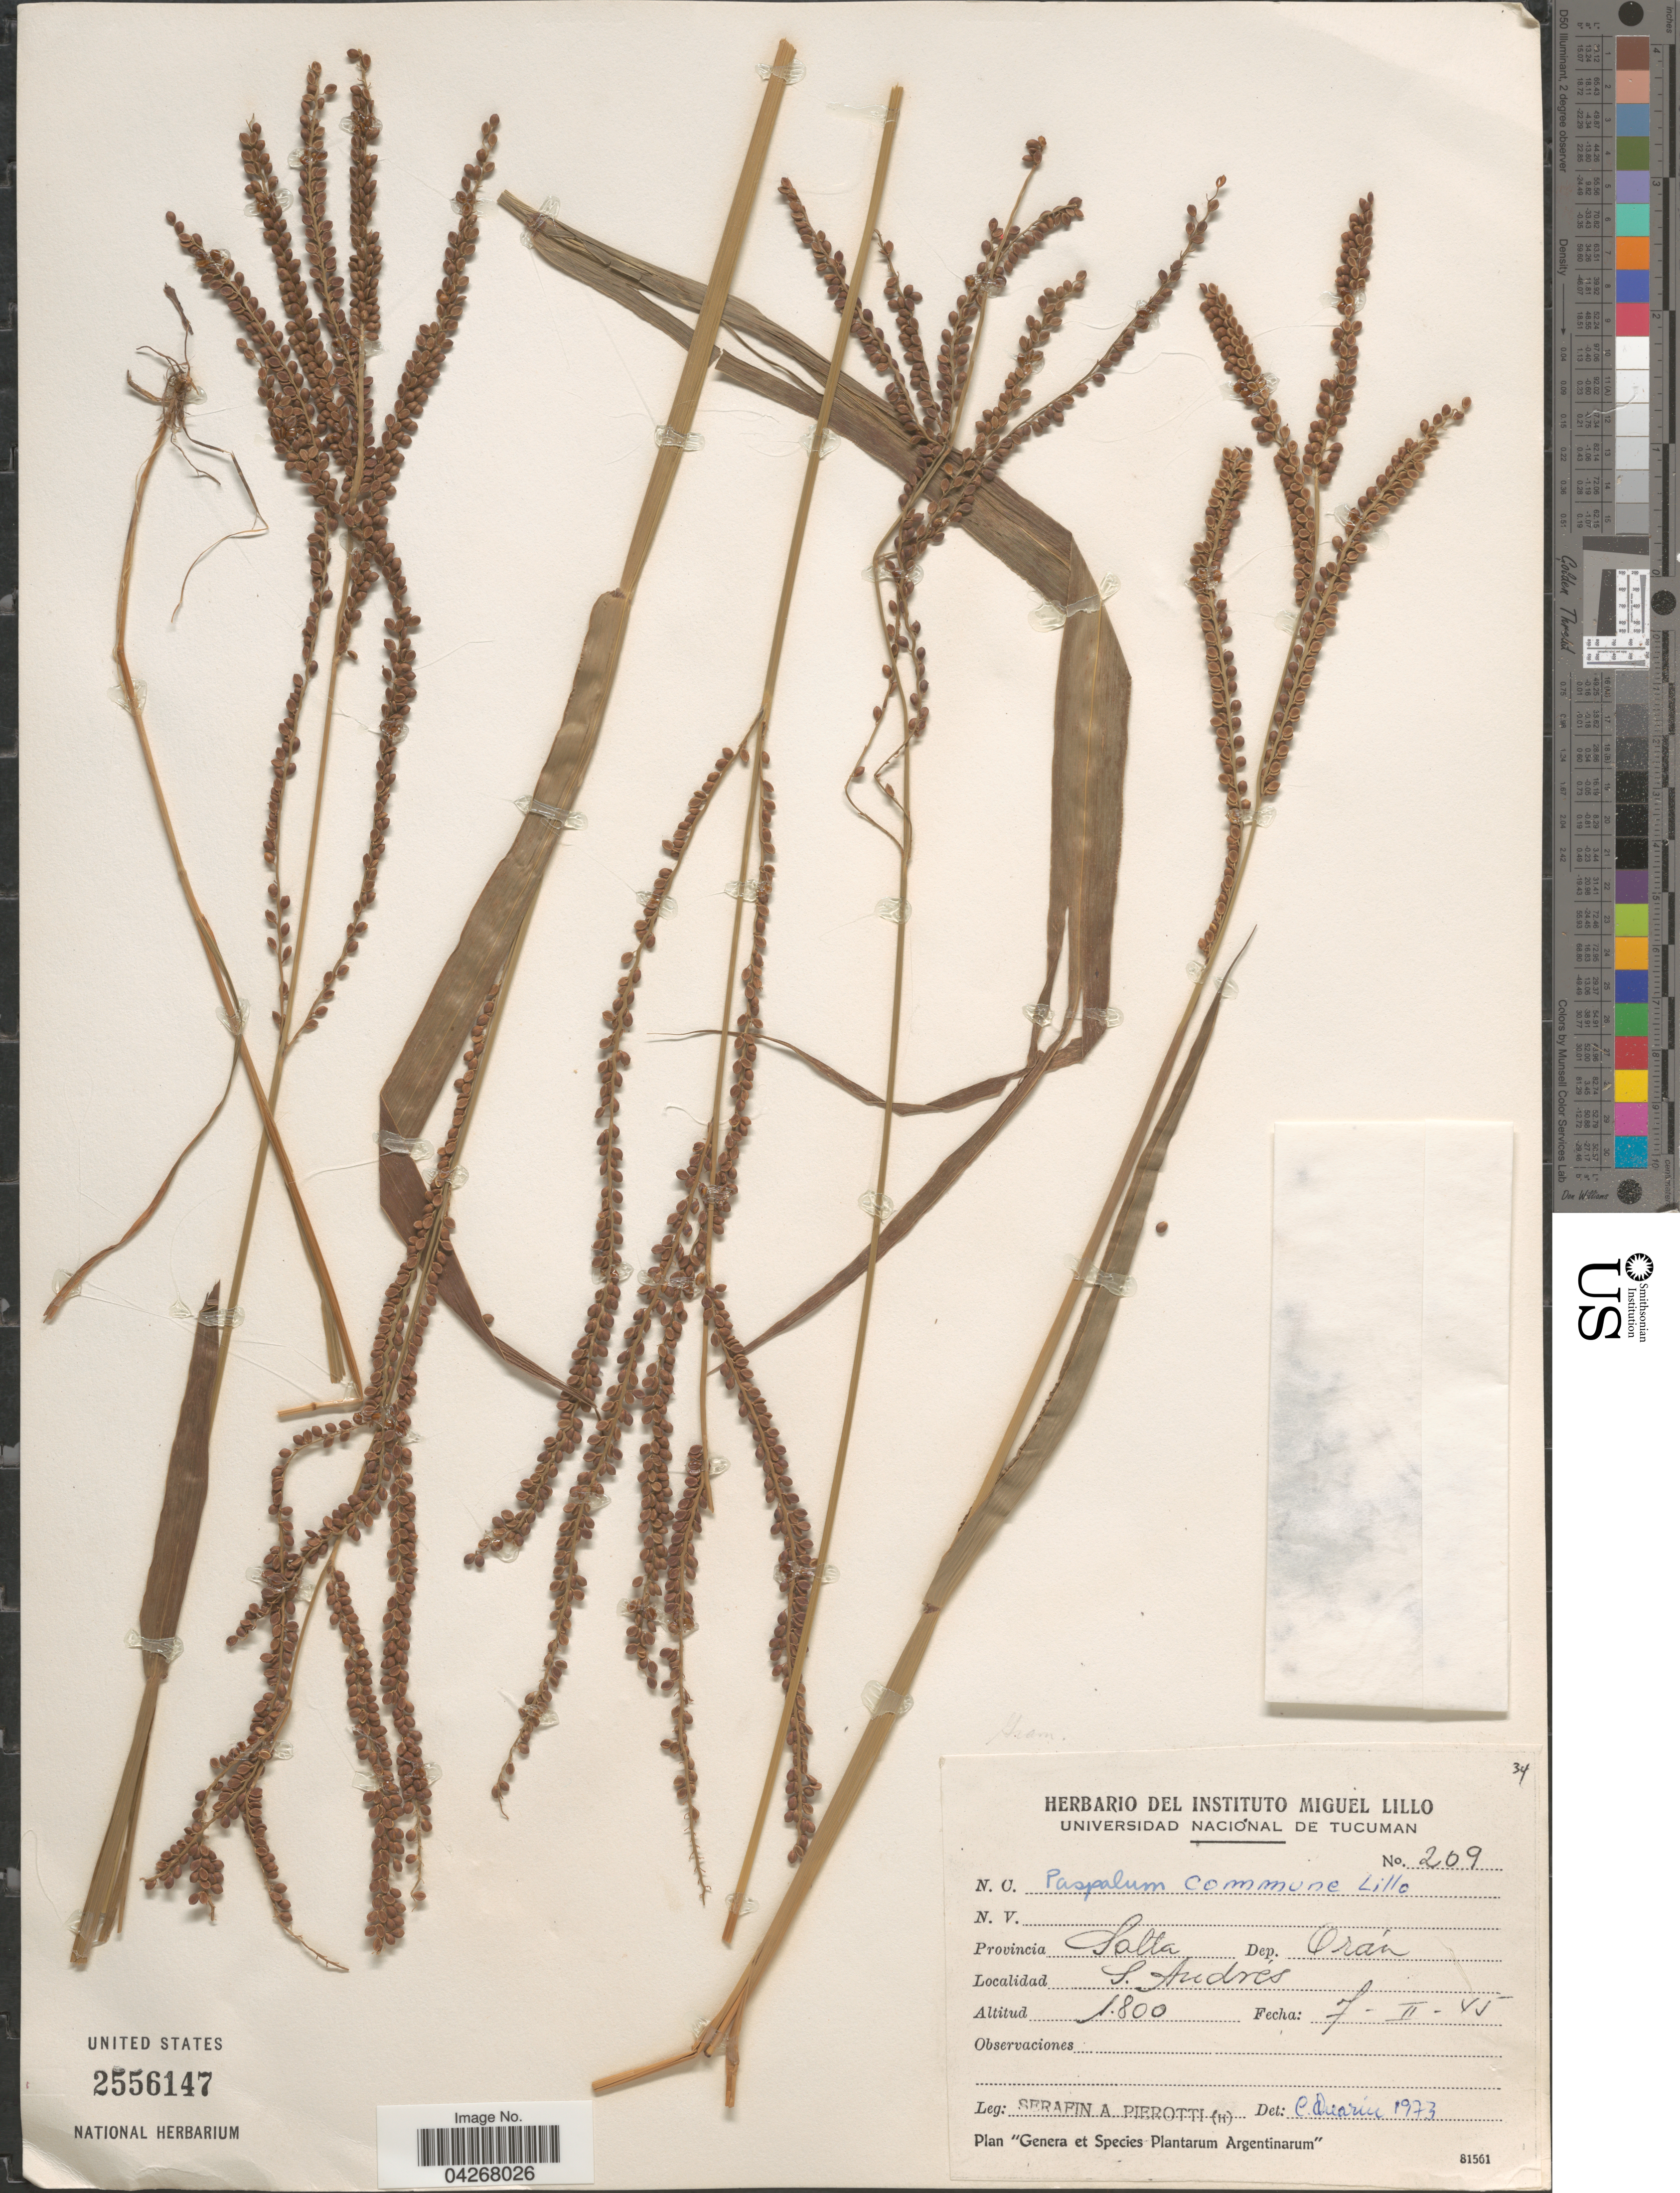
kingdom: Plantae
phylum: Tracheophyta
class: Liliopsida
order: Poales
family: Poaceae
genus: Paspalum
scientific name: Paspalum commune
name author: Lillo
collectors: Serafin & Pierotti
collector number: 209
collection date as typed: Transcribed d/m/y: 7/2/45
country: Argentina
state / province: Salta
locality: Dep. Orán. S. Andres.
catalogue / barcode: US 2556147